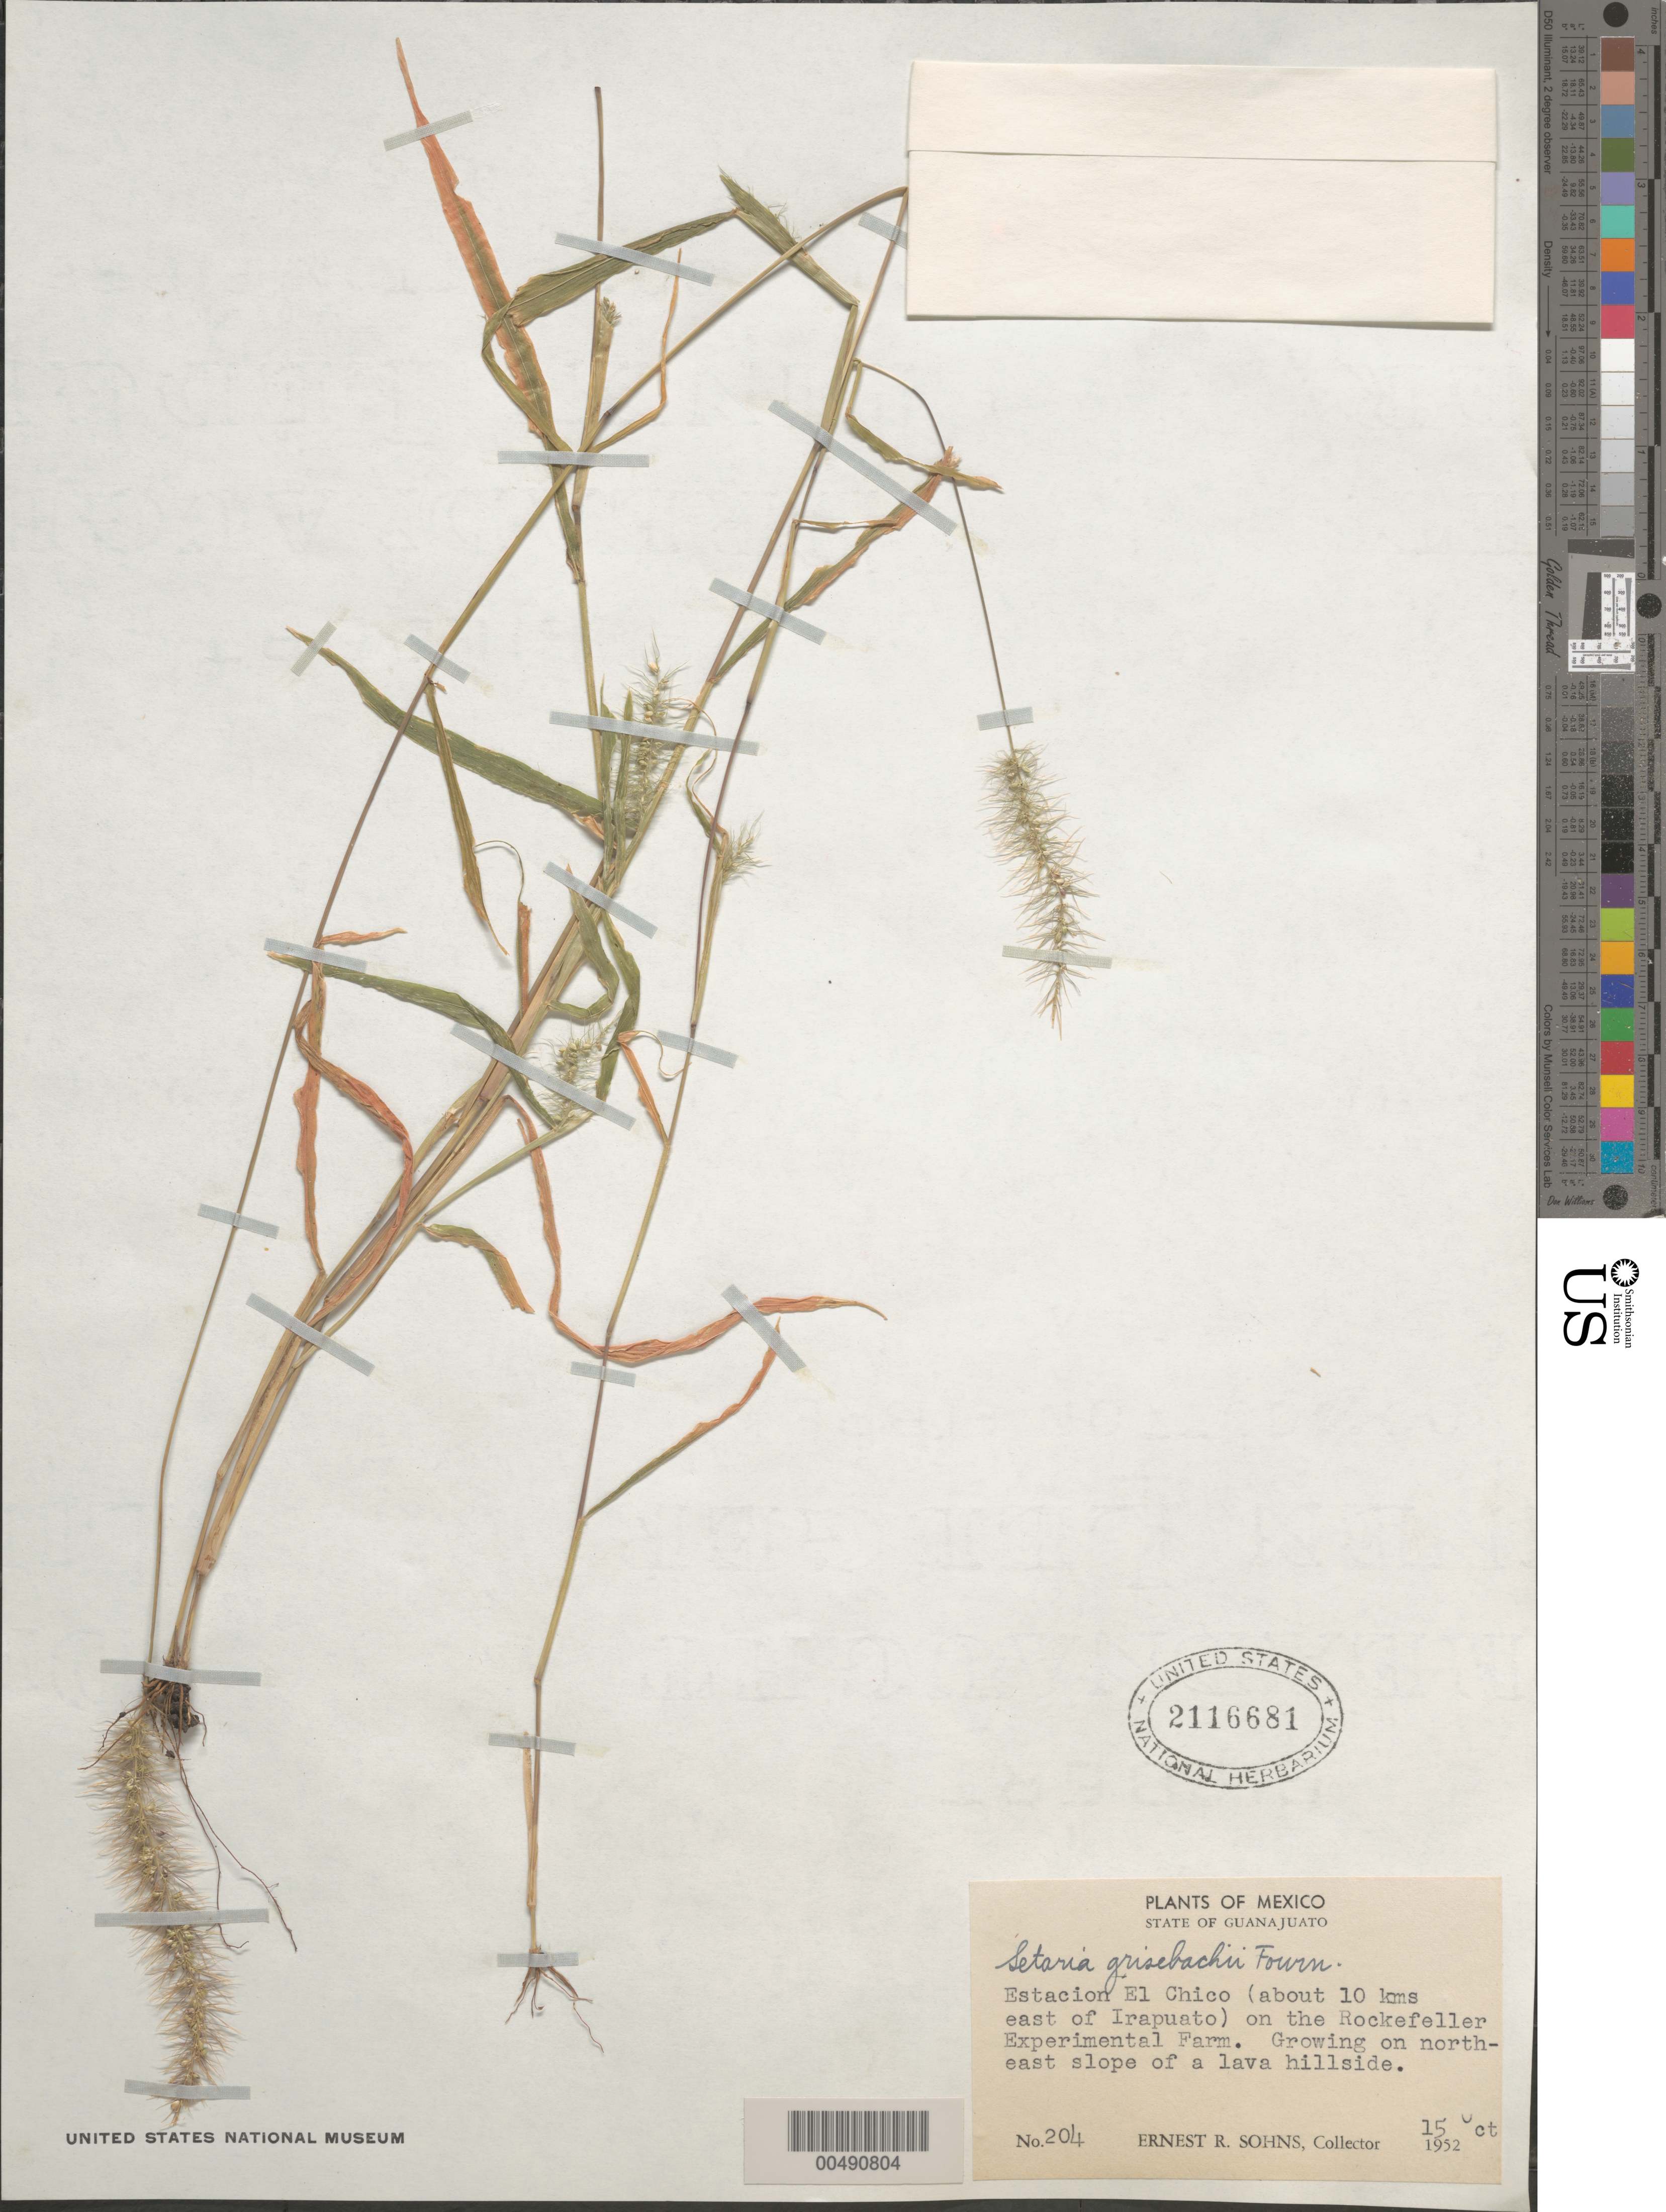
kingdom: Plantae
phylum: Tracheophyta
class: Liliopsida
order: Poales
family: Poaceae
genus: Setaria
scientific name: Setaria grisebachii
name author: E. Fourn.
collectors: E. R. Sohns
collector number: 204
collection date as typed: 15 Oct 1952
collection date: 1952-10-15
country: Mexico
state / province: Guanajuato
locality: Estacion El Chico (about 10 km E of Irapuato) on Rockefeller Experimental Farm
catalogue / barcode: US 2116681